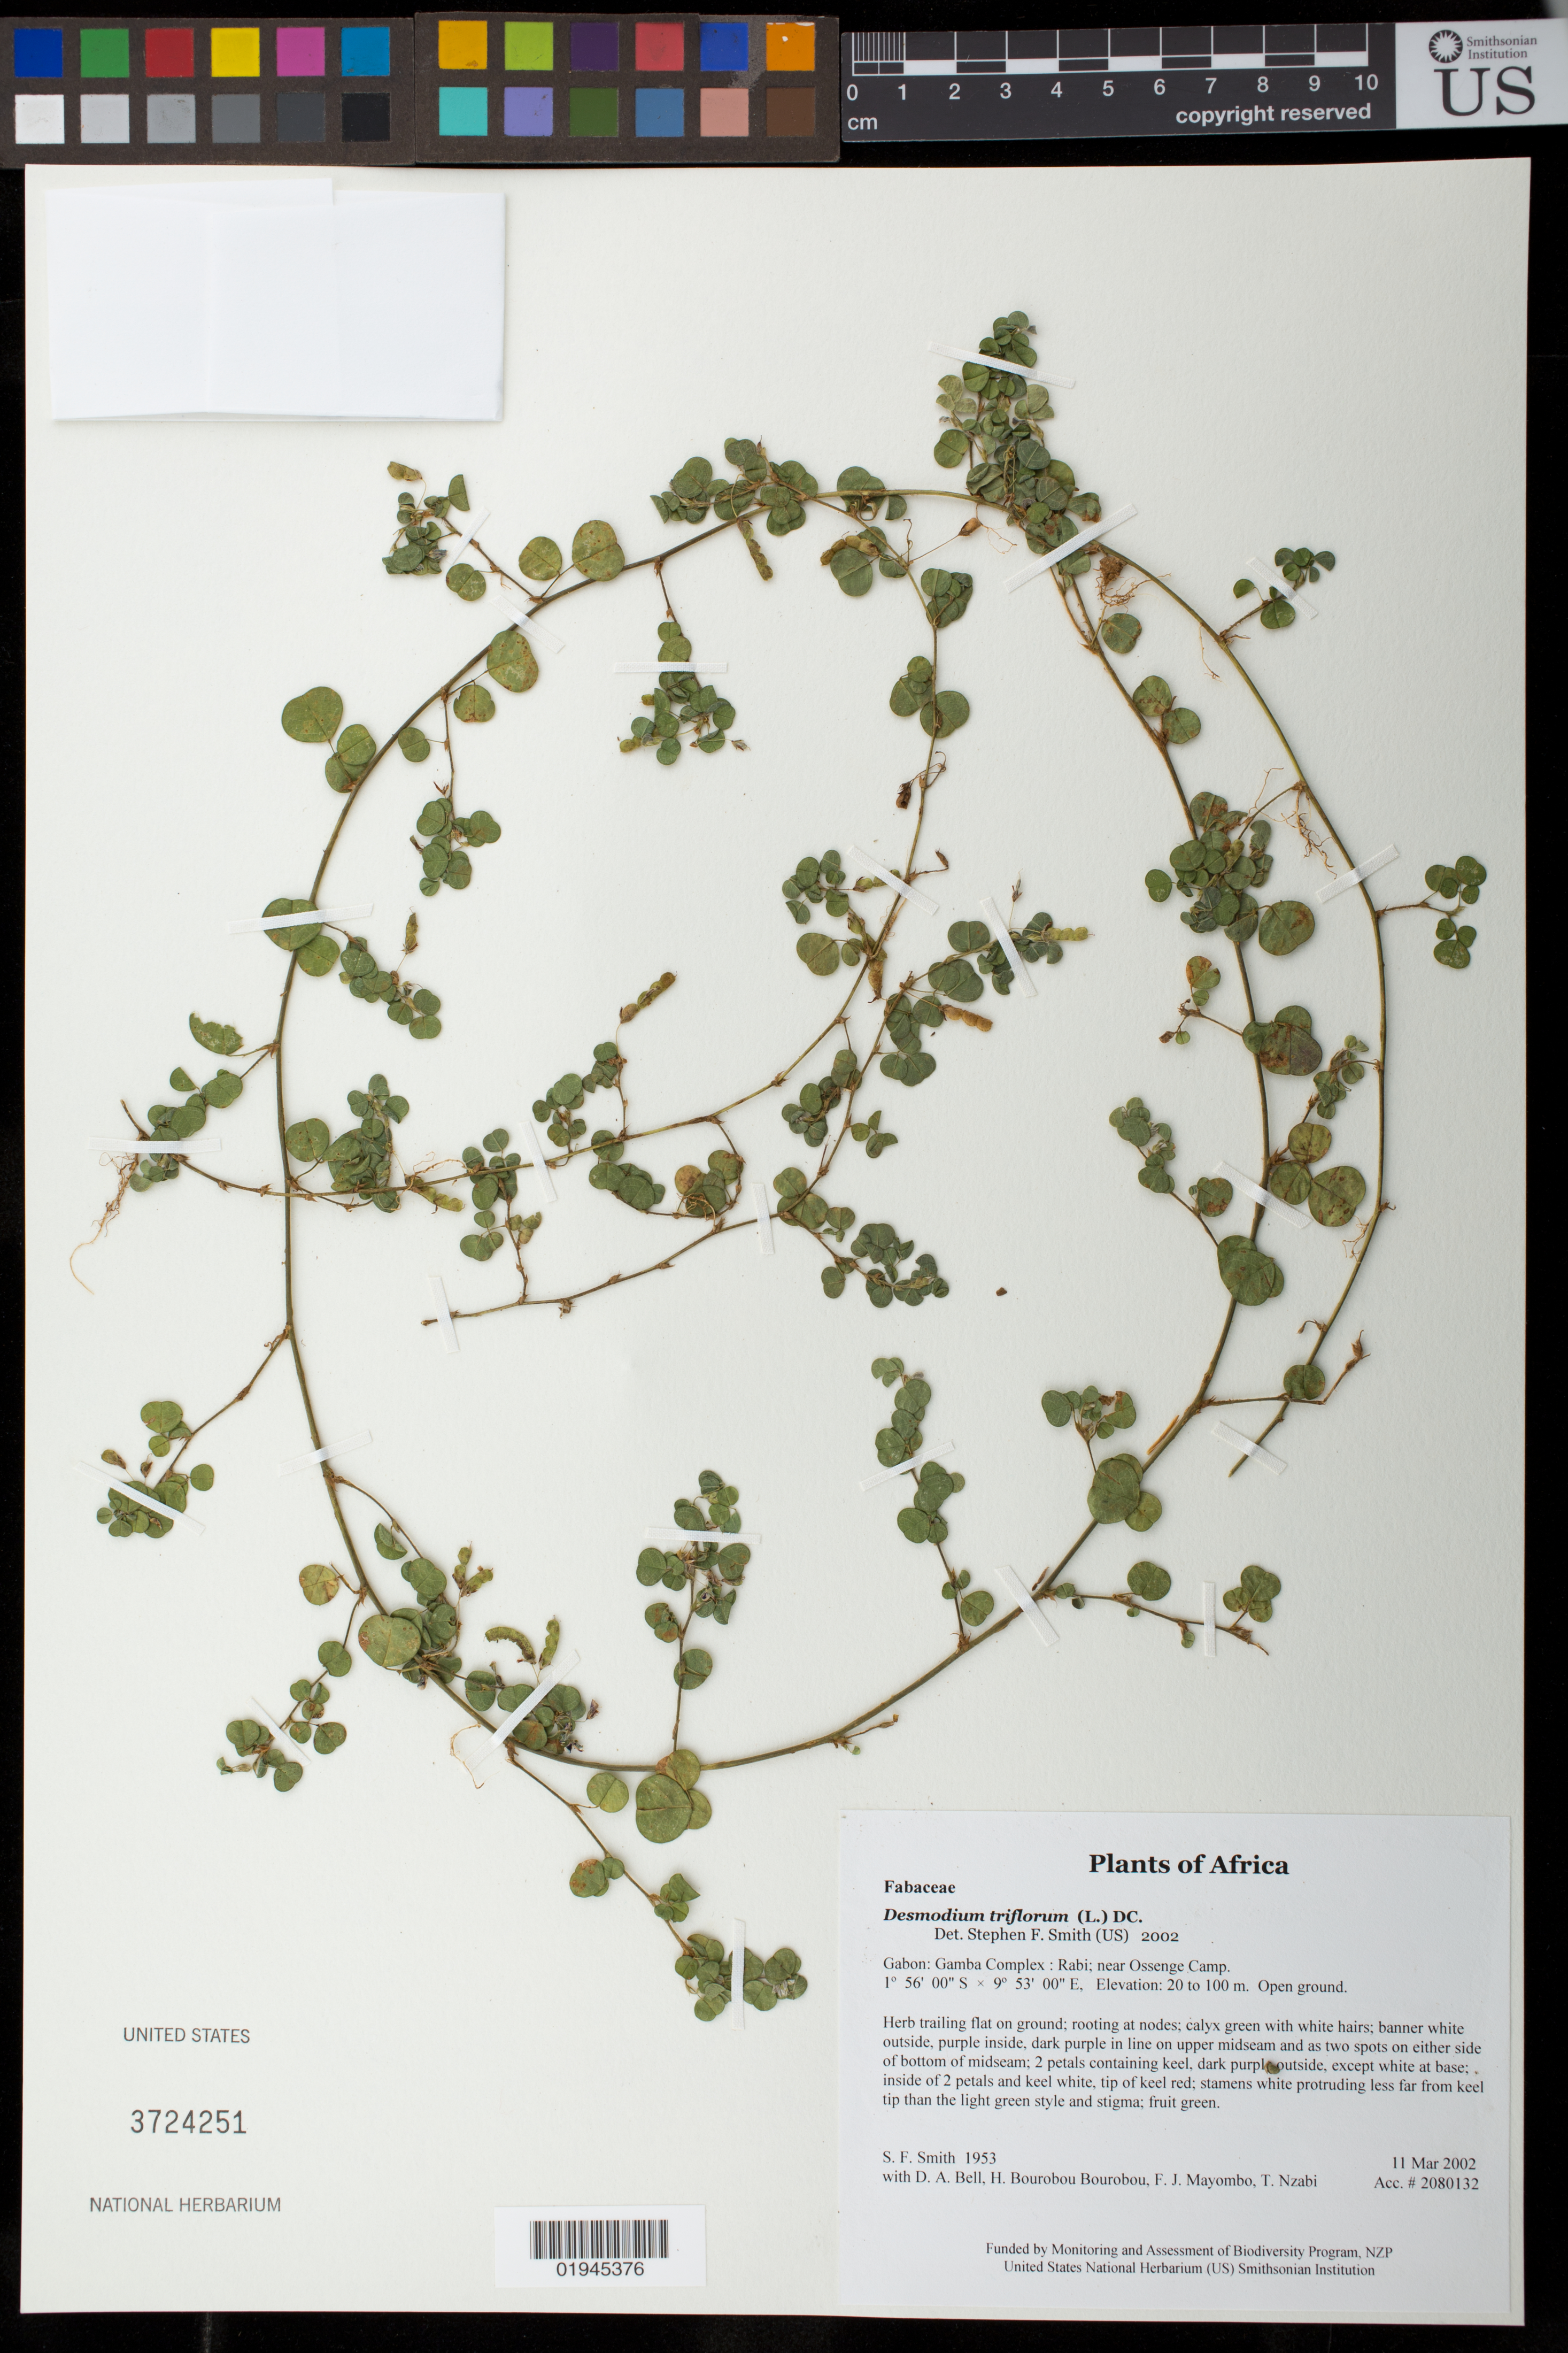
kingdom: Plantae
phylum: Tracheophyta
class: Magnoliopsida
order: Fabales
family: Fabaceae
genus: Grona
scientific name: Grona triflora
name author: (L.) H. Ohashi & K. Ohashi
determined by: Strong, Mark T., (BOT), Smithsonian Institution - National Museum of Natural History (UNITED STATES)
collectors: S.F. Smith, D. A. Bell, H. Bourobou Bourobou & F. J. Mayombo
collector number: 1953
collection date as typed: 11 Mar 2002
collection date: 2002-03-11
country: Gabon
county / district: Gamba Complex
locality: Rabi; near Ossenge Camp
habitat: Open ground.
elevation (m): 20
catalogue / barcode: US 3724251